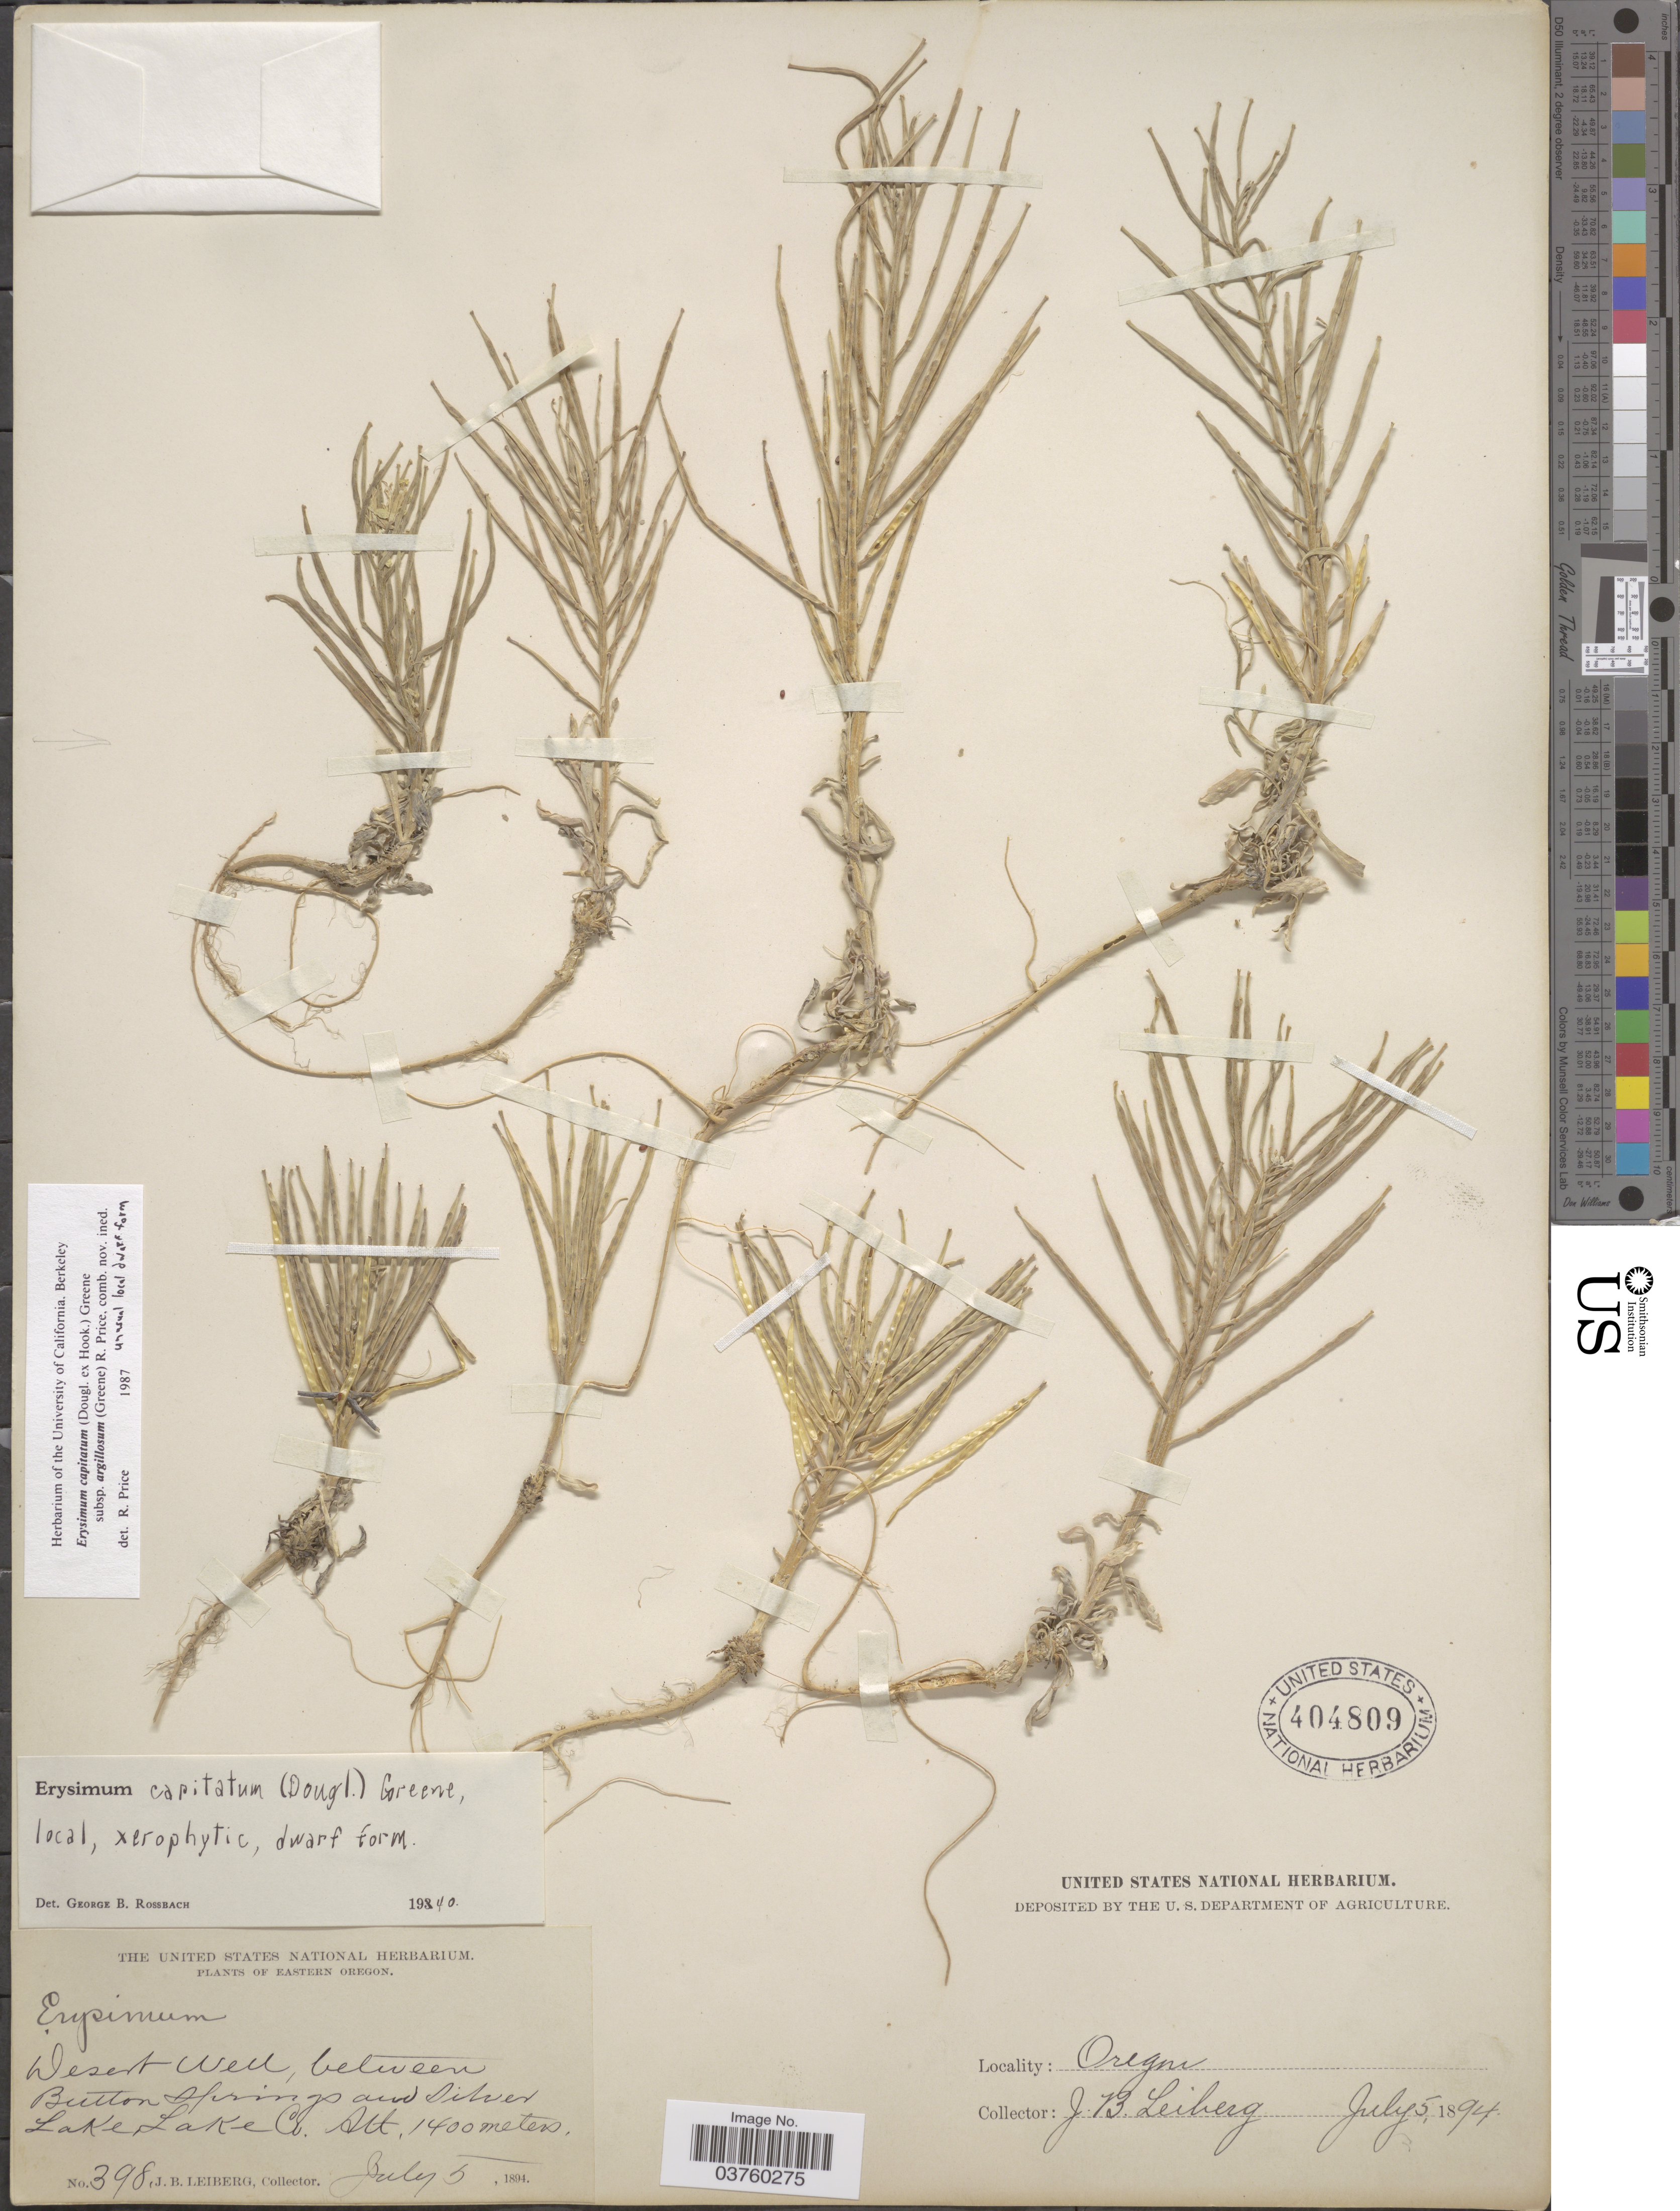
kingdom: Plantae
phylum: Tracheophyta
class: Magnoliopsida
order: Brassicales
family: Brassicaceae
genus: Erysimum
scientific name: Erysimum capitatum subsp. argillosum (Greene) R.A. Price comb. nov. ined.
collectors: J. B. Leiberg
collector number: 398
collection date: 1894-07-05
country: United States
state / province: Oregon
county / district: Lake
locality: Desert Well, between Button springs and Silver Lake, Lake Co.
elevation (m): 1400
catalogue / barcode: US 404809